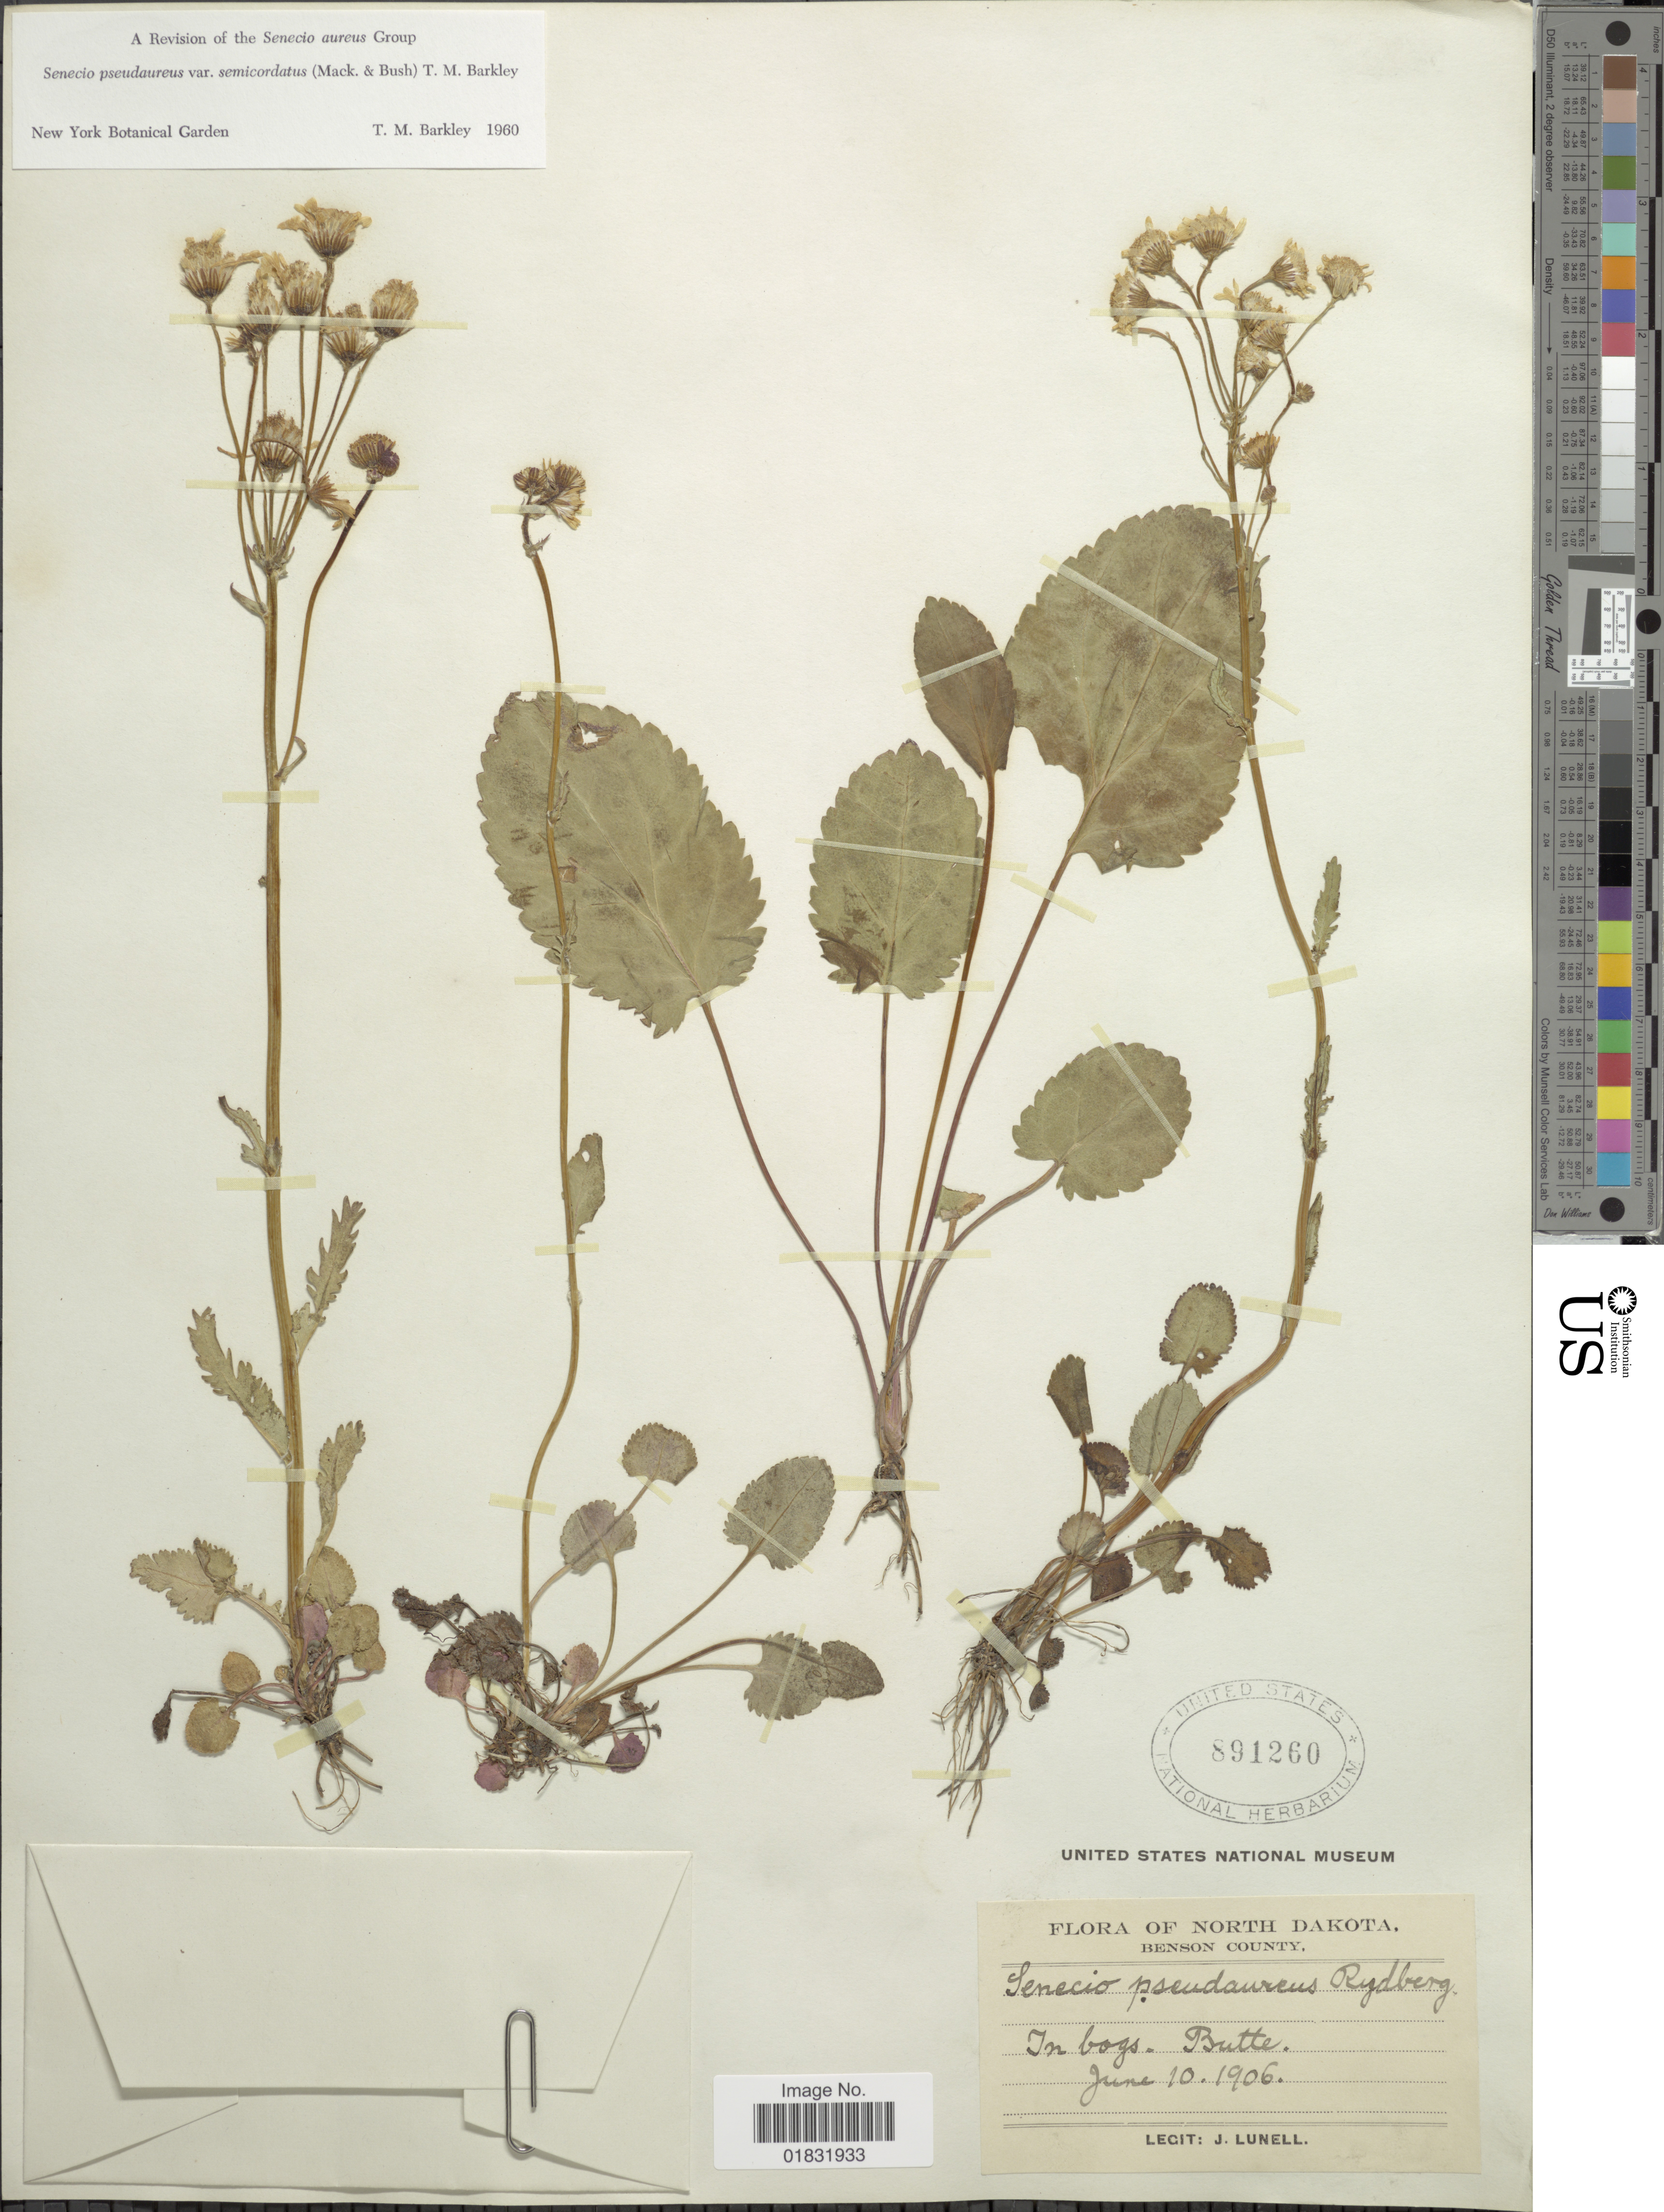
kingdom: Plantae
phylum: Tracheophyta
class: Magnoliopsida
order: Asterales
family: Asteraceae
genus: Packera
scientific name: Packera pseudaurea var. semicordata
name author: (Mack. & Bush) Trock & T.M. Barkley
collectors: J. Lunell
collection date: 1906-06-10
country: United States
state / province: North Dakota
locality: Benson County, In bogs, Butte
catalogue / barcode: US 891260